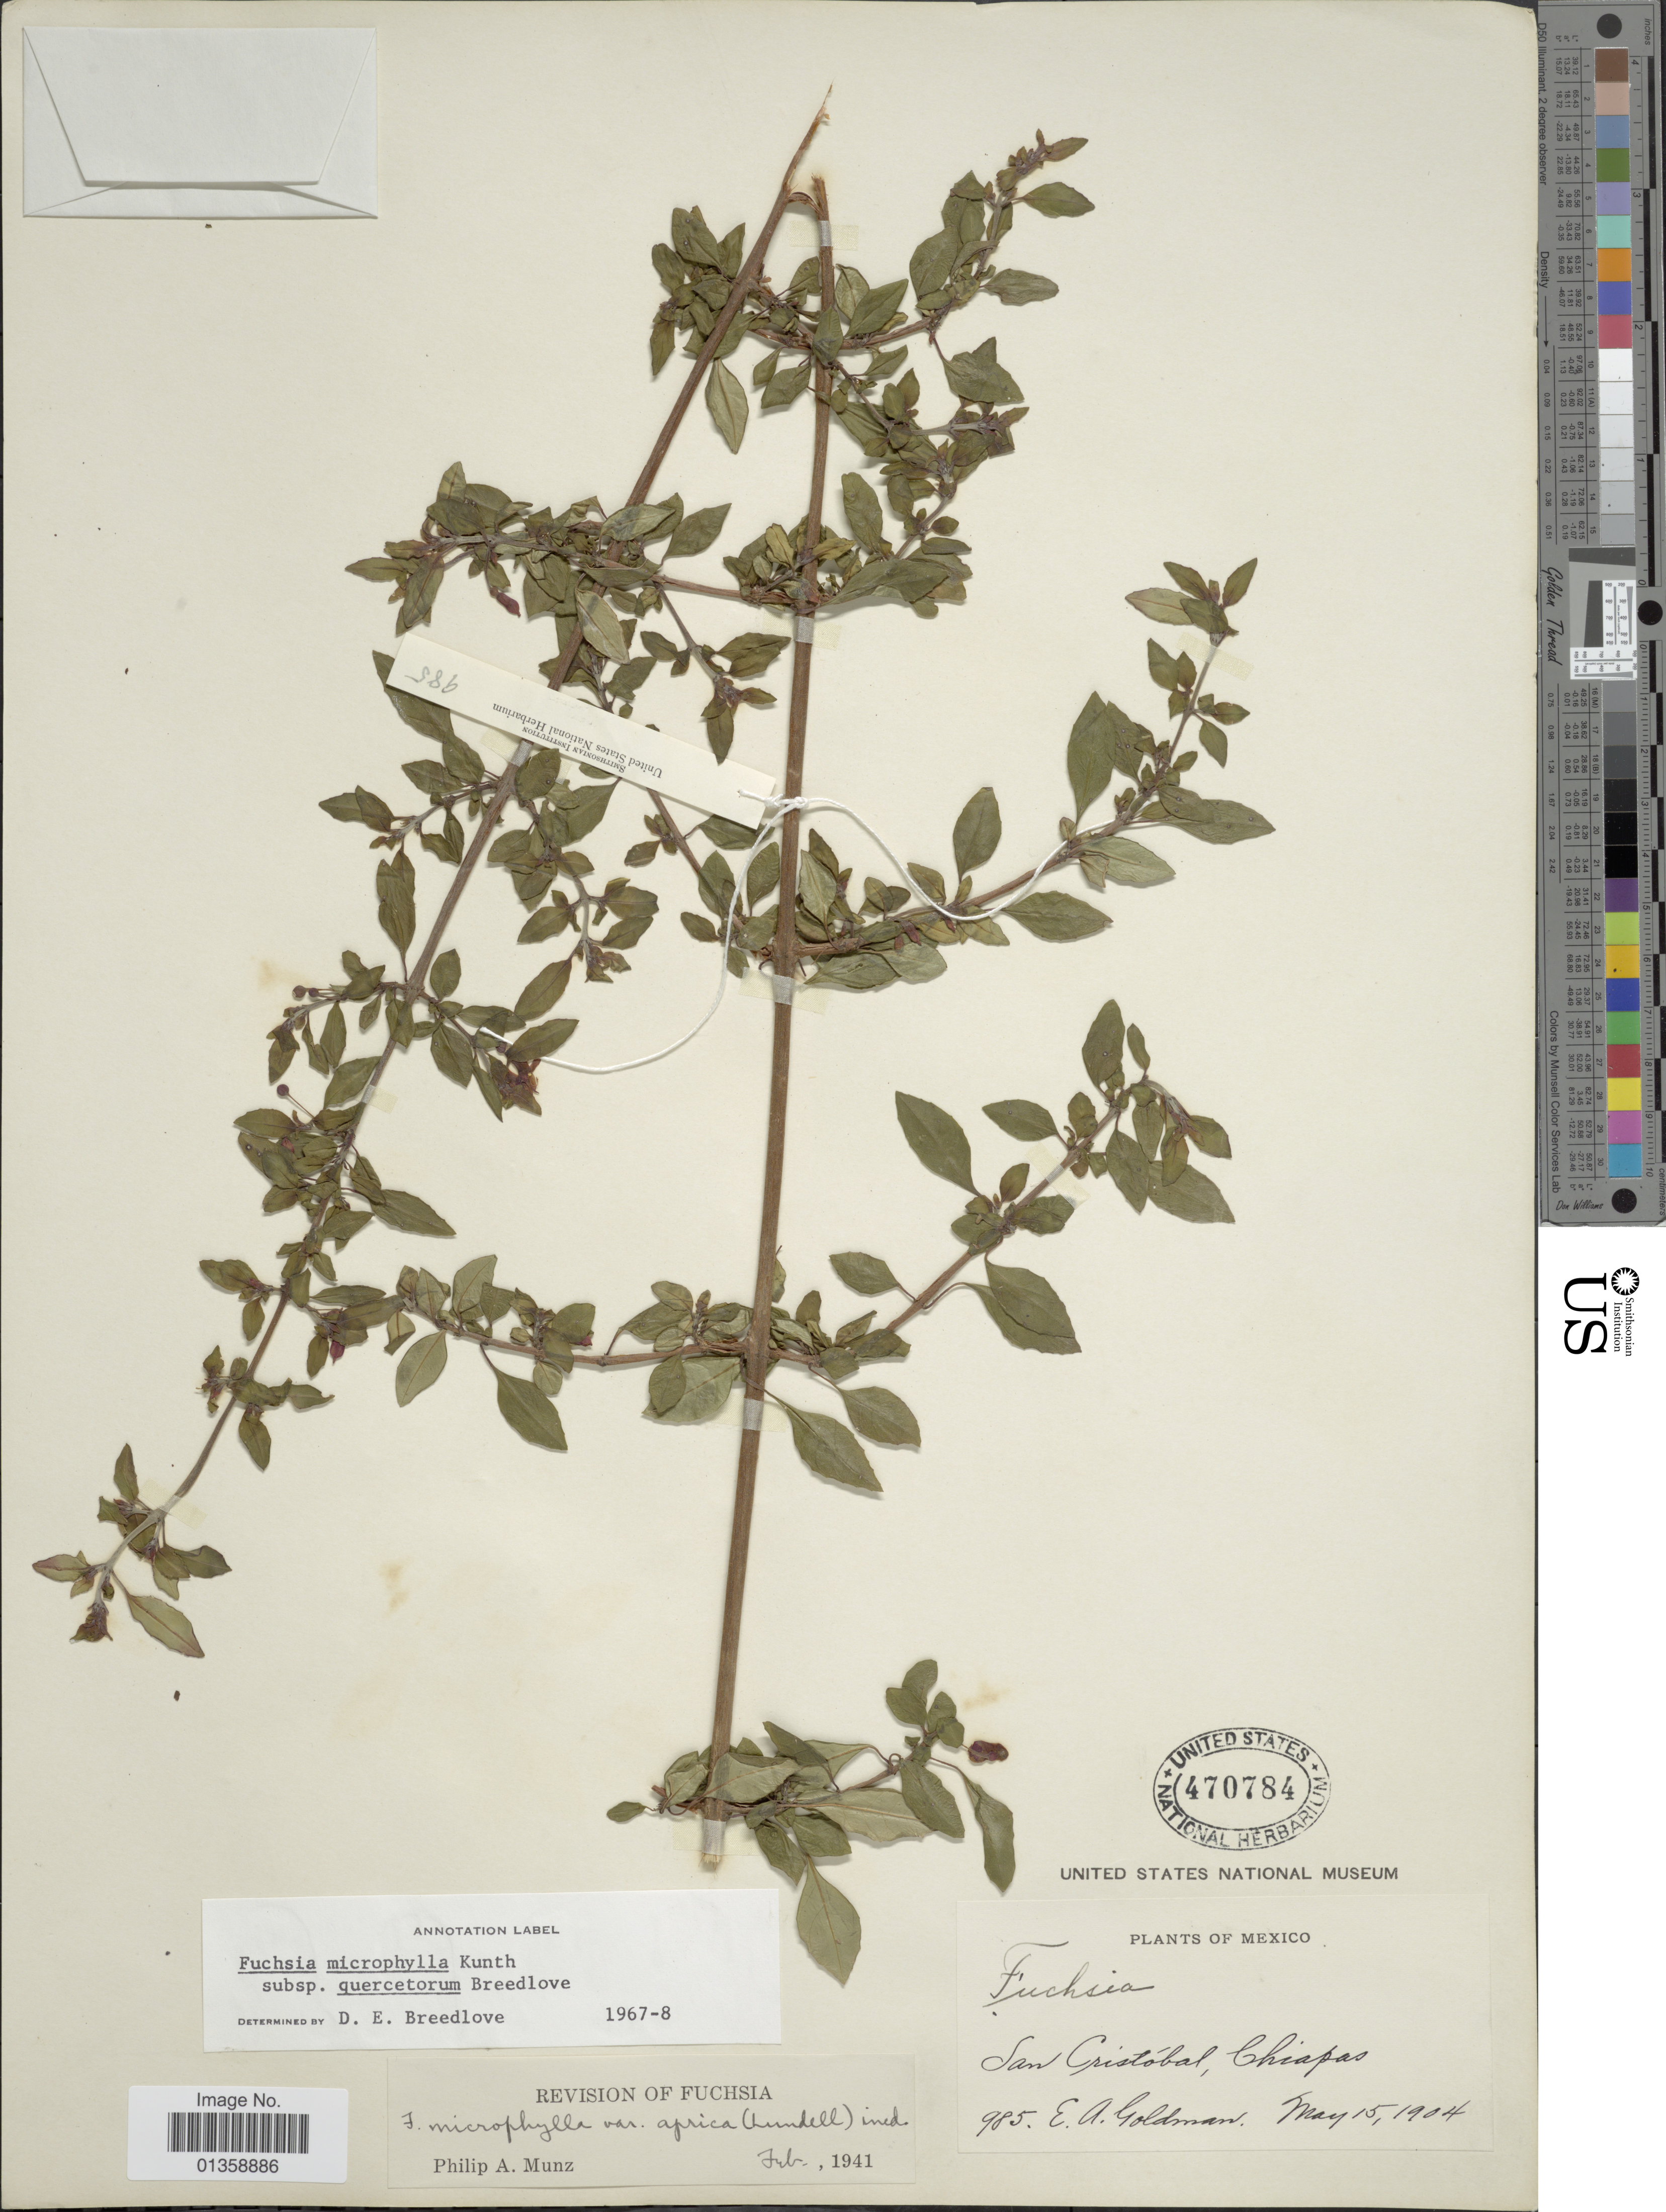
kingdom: Plantae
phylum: Tracheophyta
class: Magnoliopsida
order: Myrtales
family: Onagraceae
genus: Fuchsia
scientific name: Fuchsia microphylla subsp. quercetorum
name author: Breedlove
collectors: E. A. Goldman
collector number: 985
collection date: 1904-05-15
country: Mexico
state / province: Chiapas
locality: San Cristóbal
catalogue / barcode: US 470784